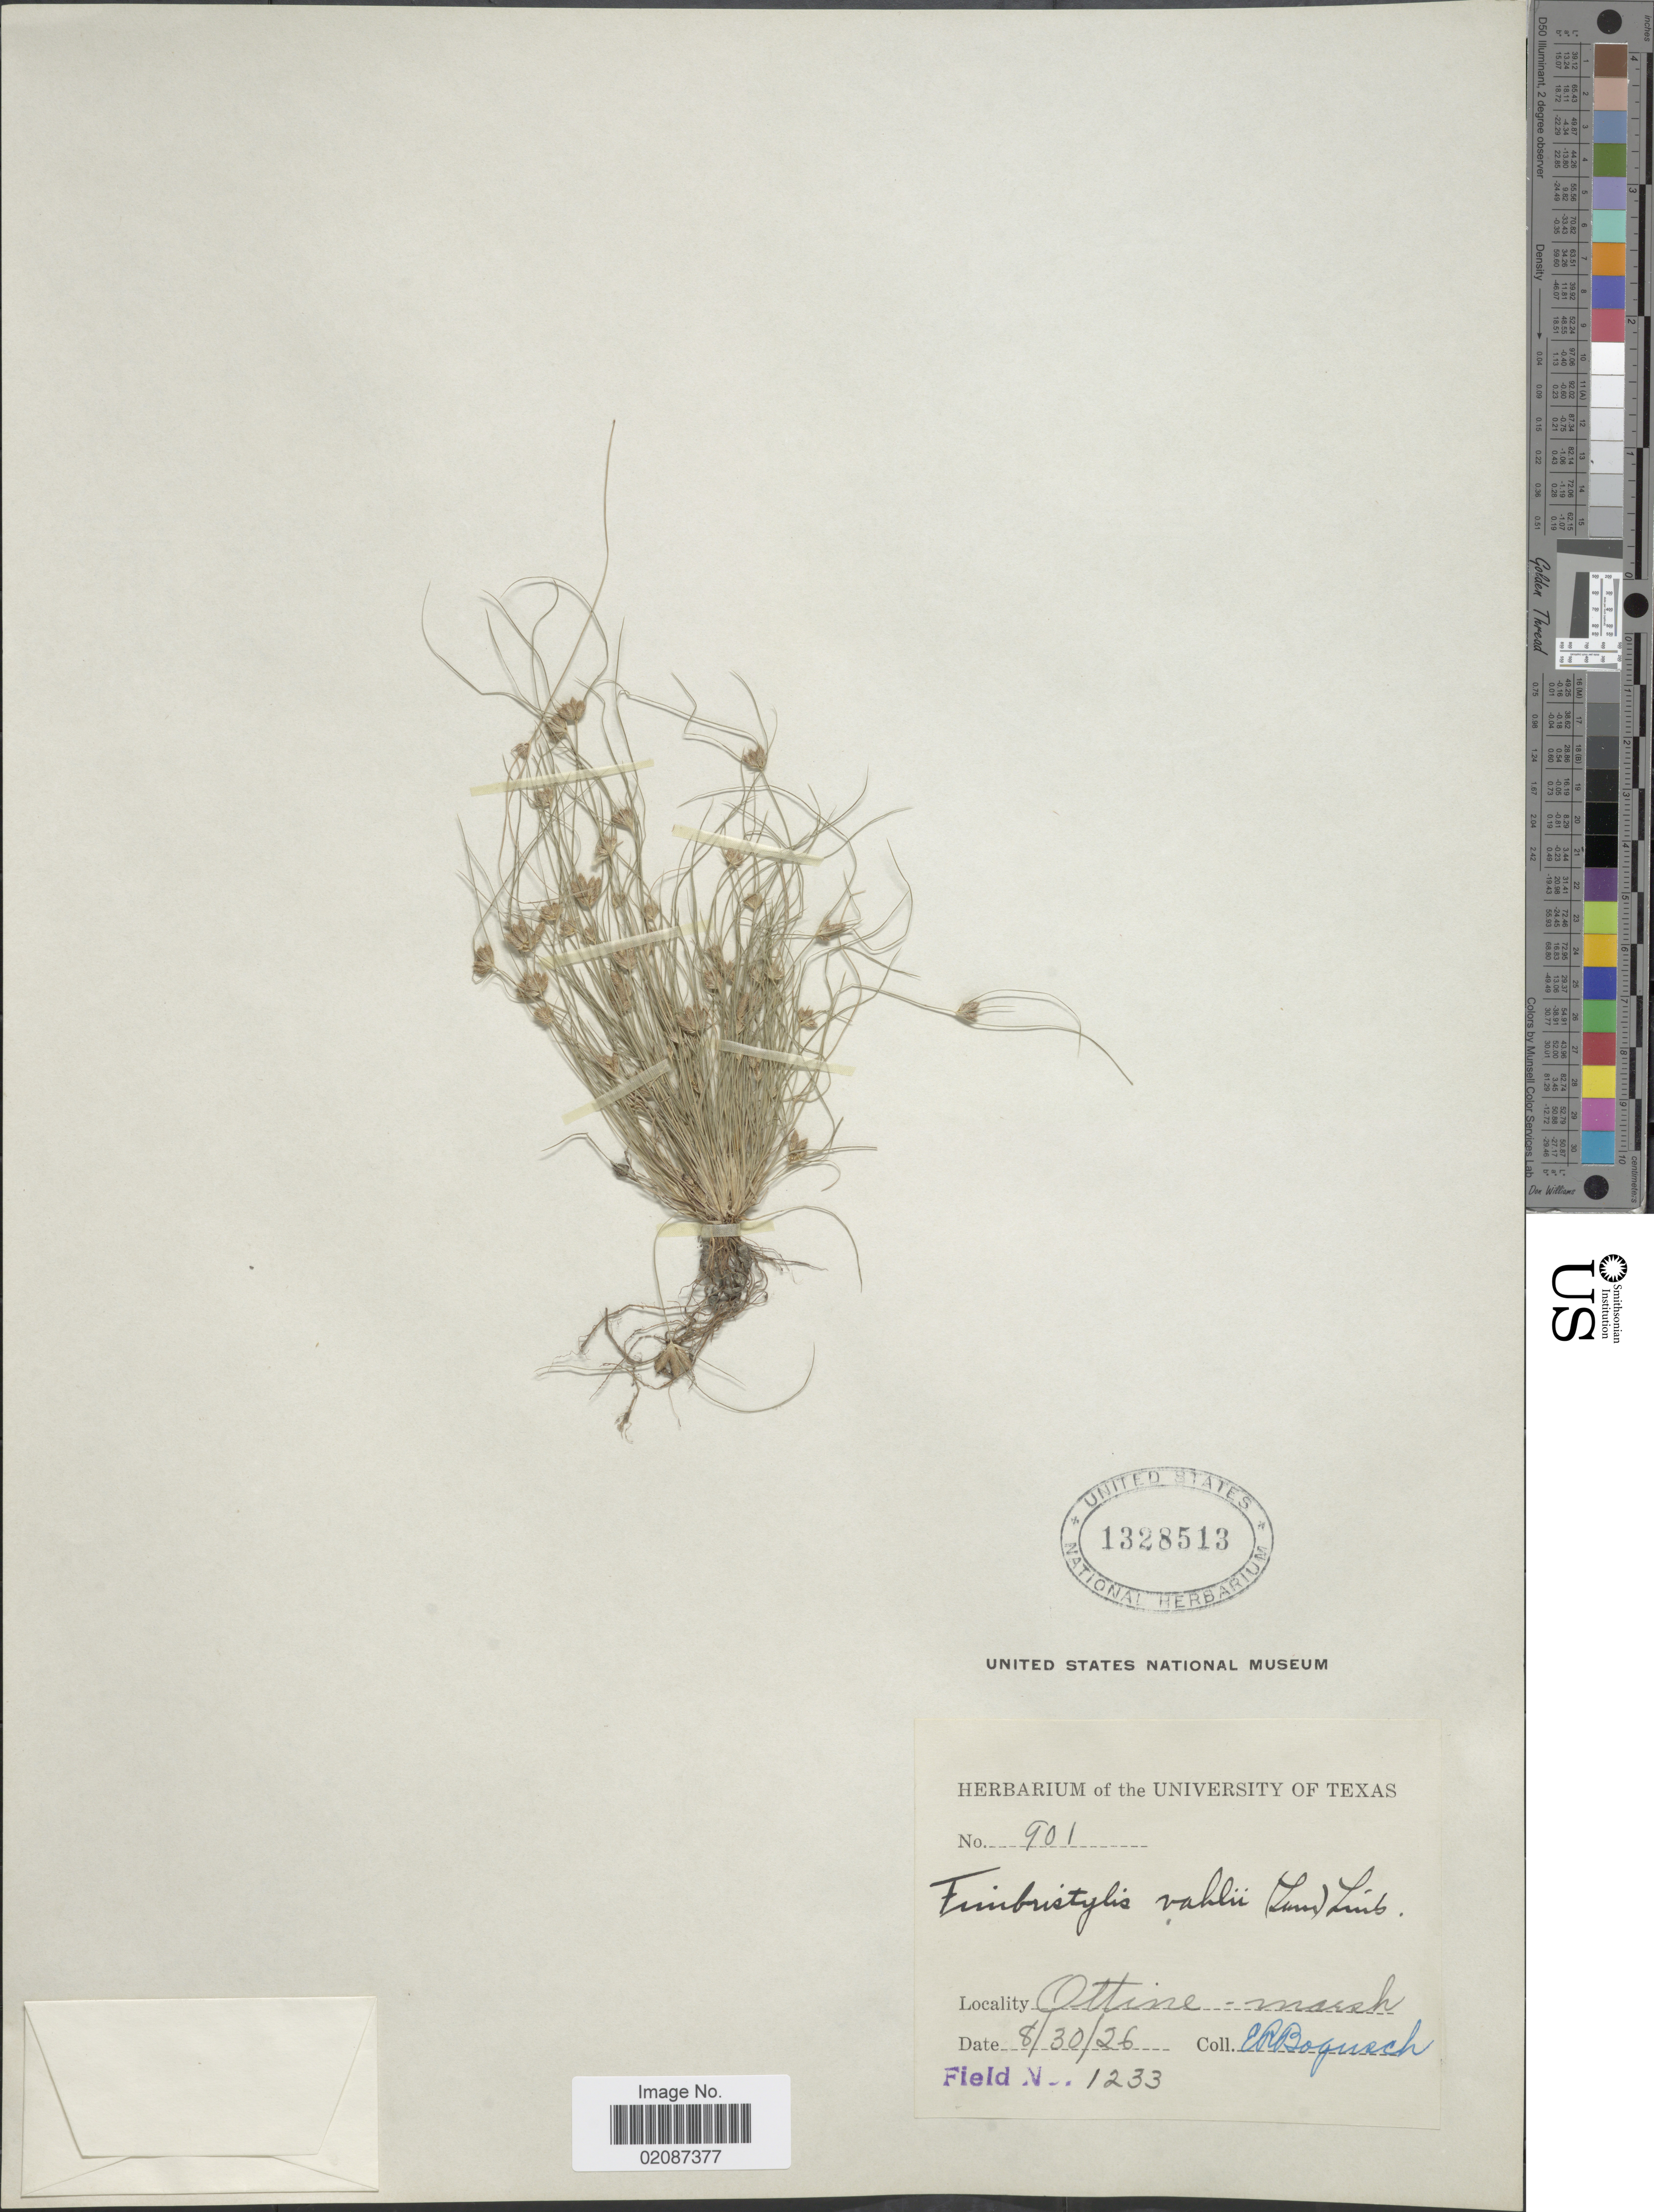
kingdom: Plantae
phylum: Tracheophyta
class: Liliopsida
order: Poales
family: Cyperaceae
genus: Fimbristylis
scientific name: Fimbristylis vahlii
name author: (Lam.) Link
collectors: E. Bogusch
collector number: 1233/901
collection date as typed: Transcribed d/m/y: 30/8/26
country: United States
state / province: Texas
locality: Ottine-marsh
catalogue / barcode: US 1328513